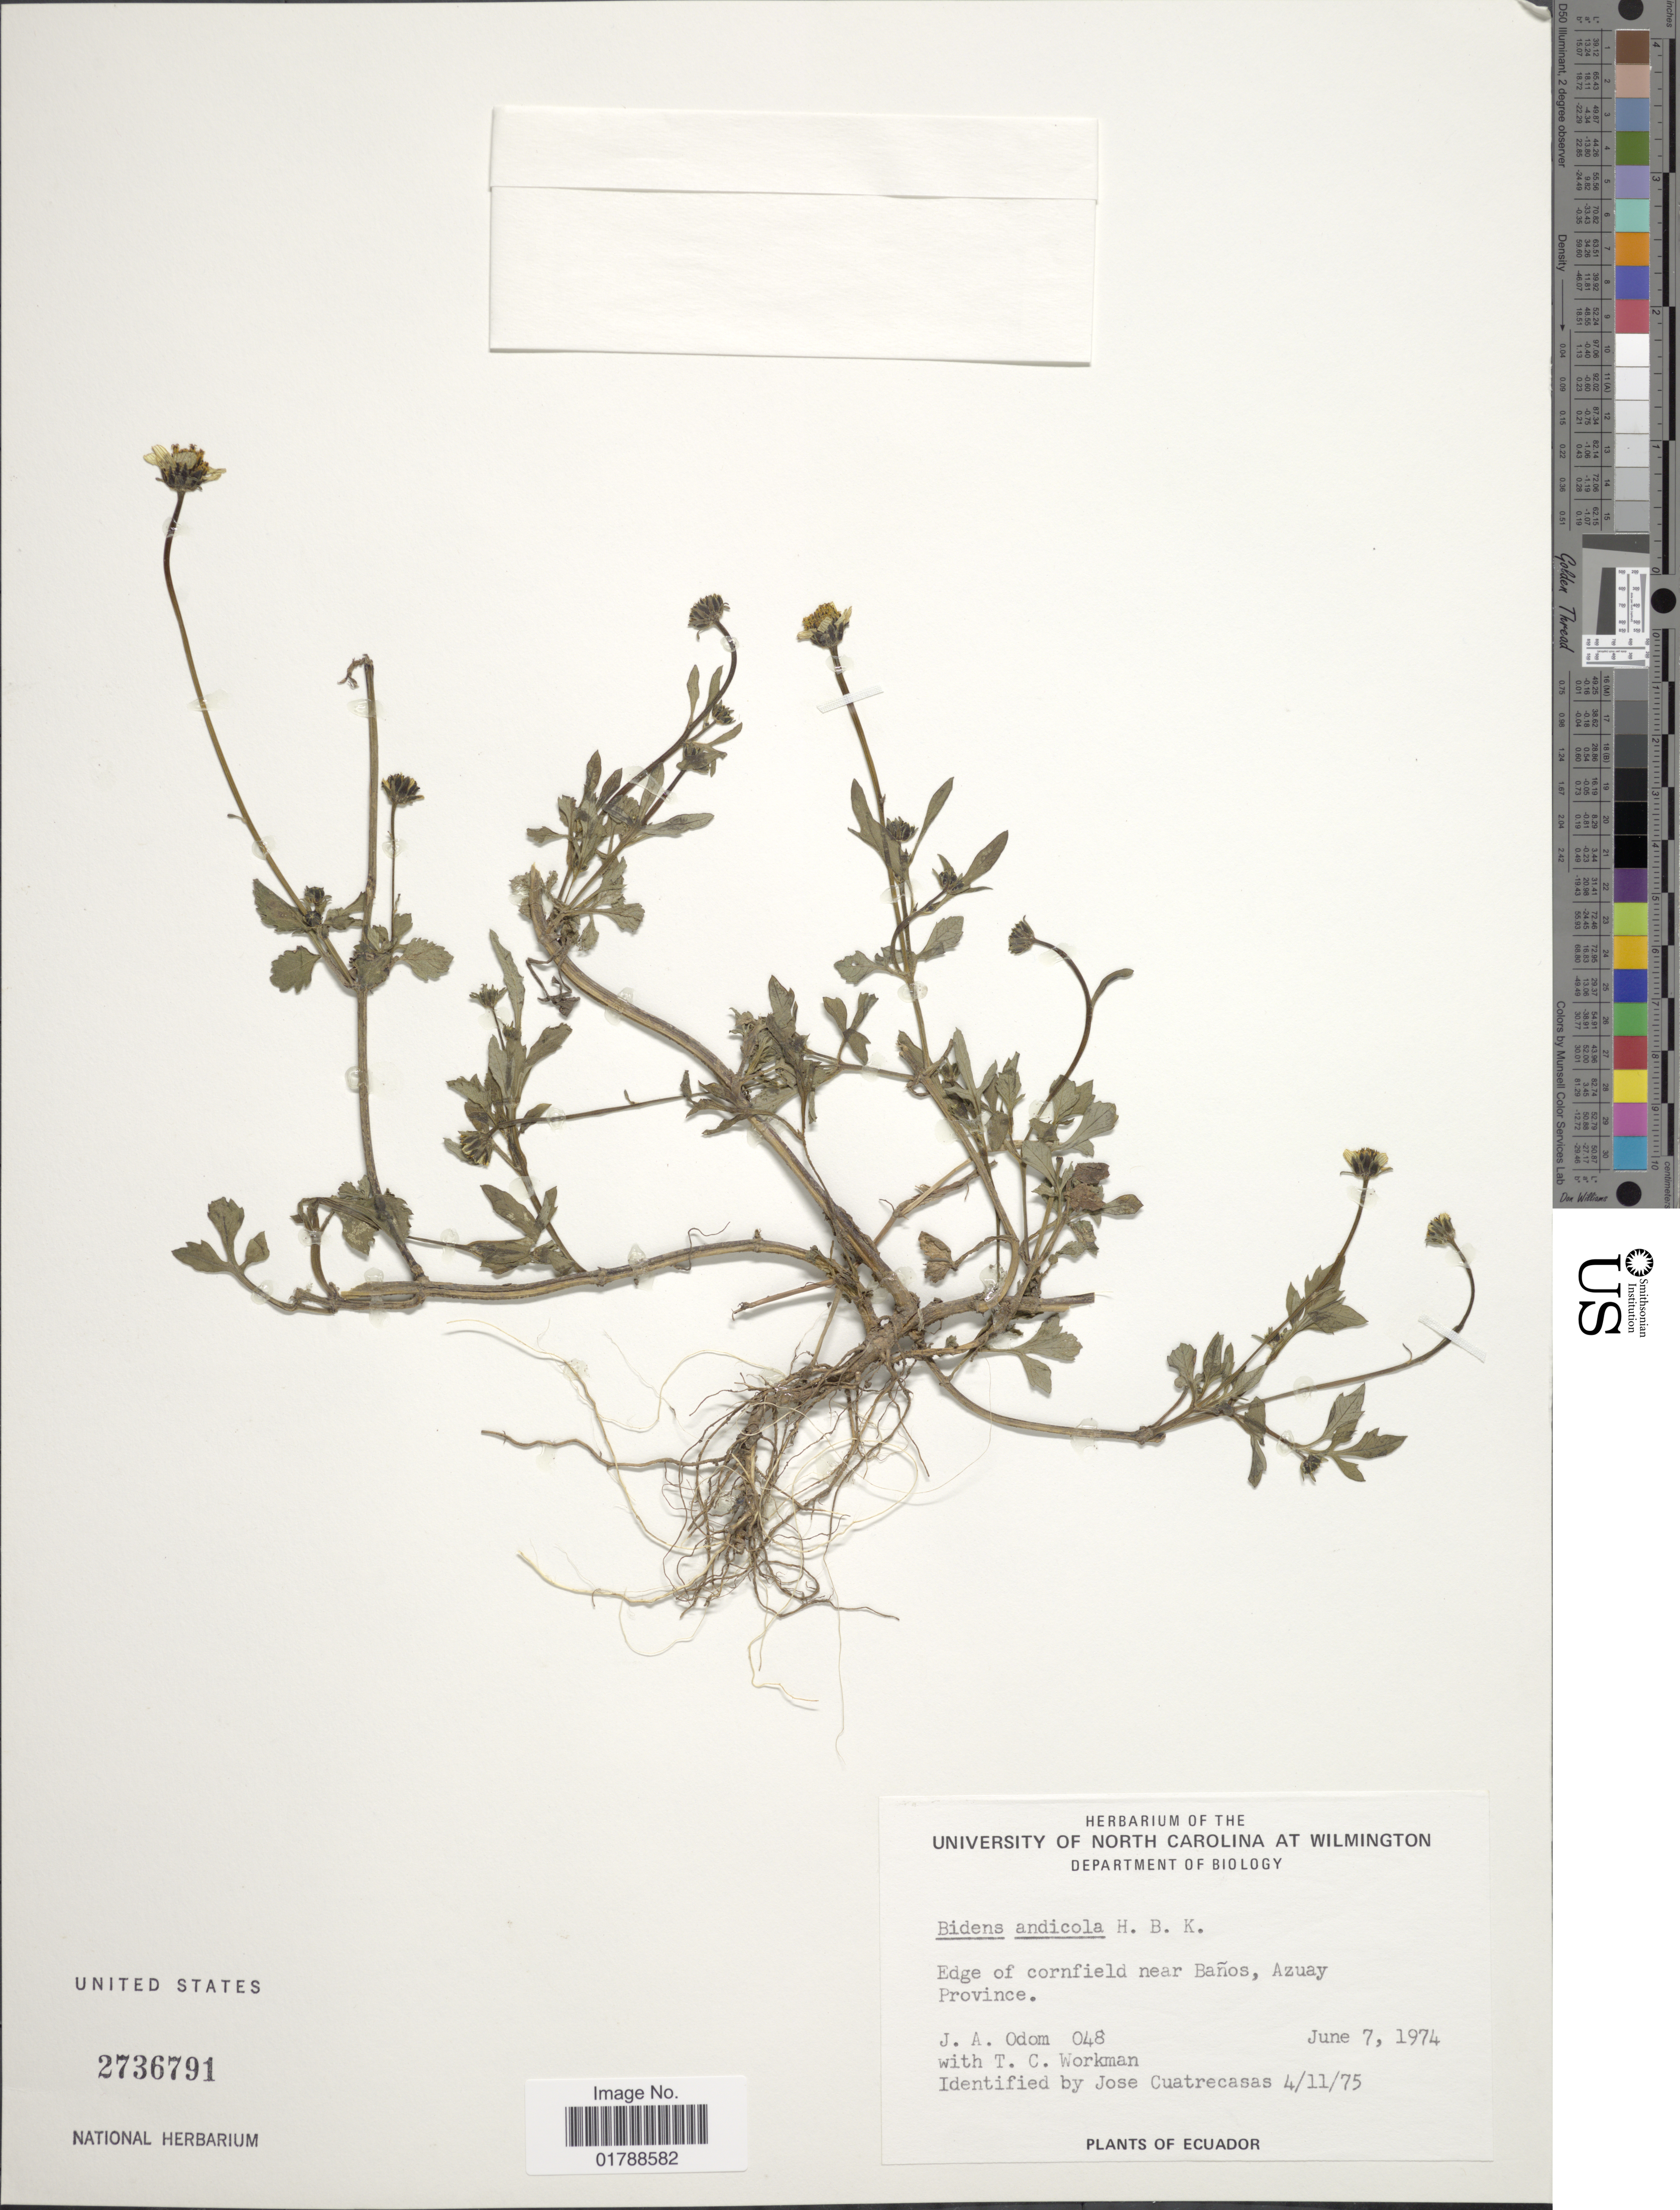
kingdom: Plantae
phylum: Tracheophyta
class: Magnoliopsida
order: Asterales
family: Asteraceae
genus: Bidens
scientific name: Bidens odorata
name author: Cav.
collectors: J. Odom & T. Workman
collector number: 048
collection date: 1974-06-07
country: Ecuador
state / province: Azuay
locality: Edge of cornfield near Baños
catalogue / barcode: US 2736791